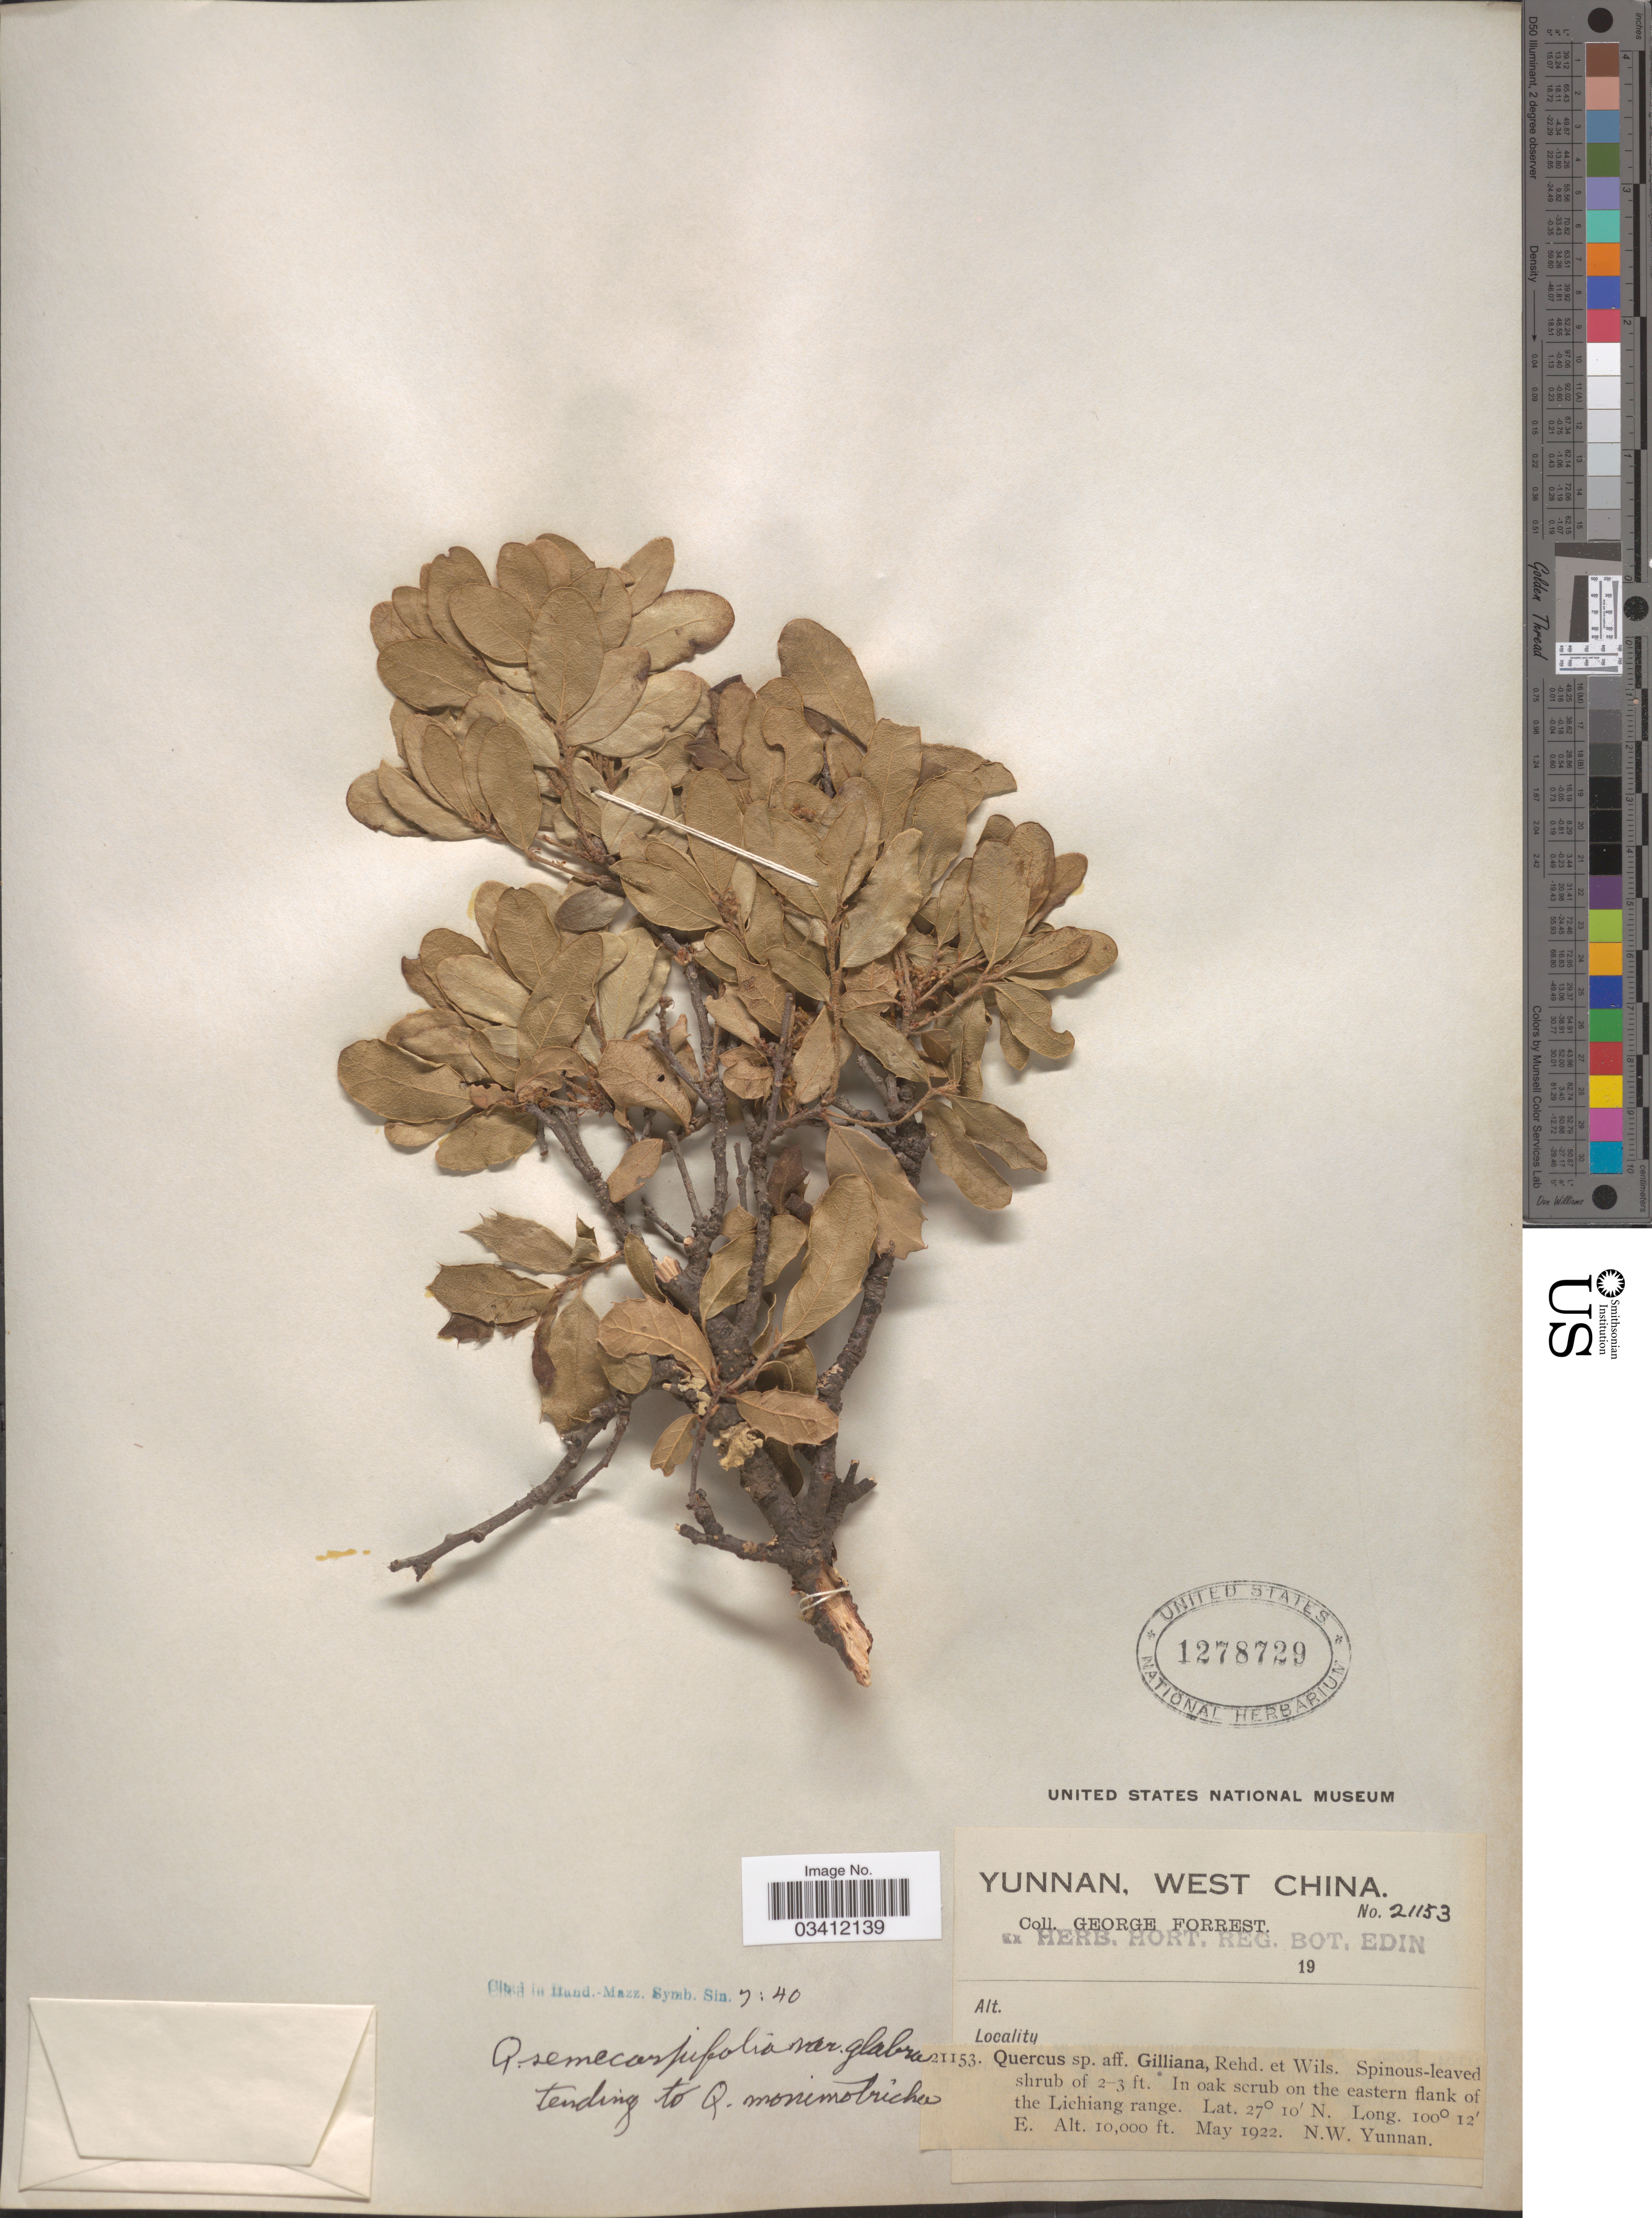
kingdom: Plantae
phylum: Tracheophyta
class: Magnoliopsida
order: Fagales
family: Fagaceae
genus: Quercus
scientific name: Quercus pseudosemecarpifolia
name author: A. Camus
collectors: G. Forrest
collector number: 21153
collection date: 1922-05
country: China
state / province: Yunnan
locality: West China. In oak scrub on the eastern flank of the Lichiang range. N.W. Yunnan.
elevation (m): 3048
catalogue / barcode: US 1278729